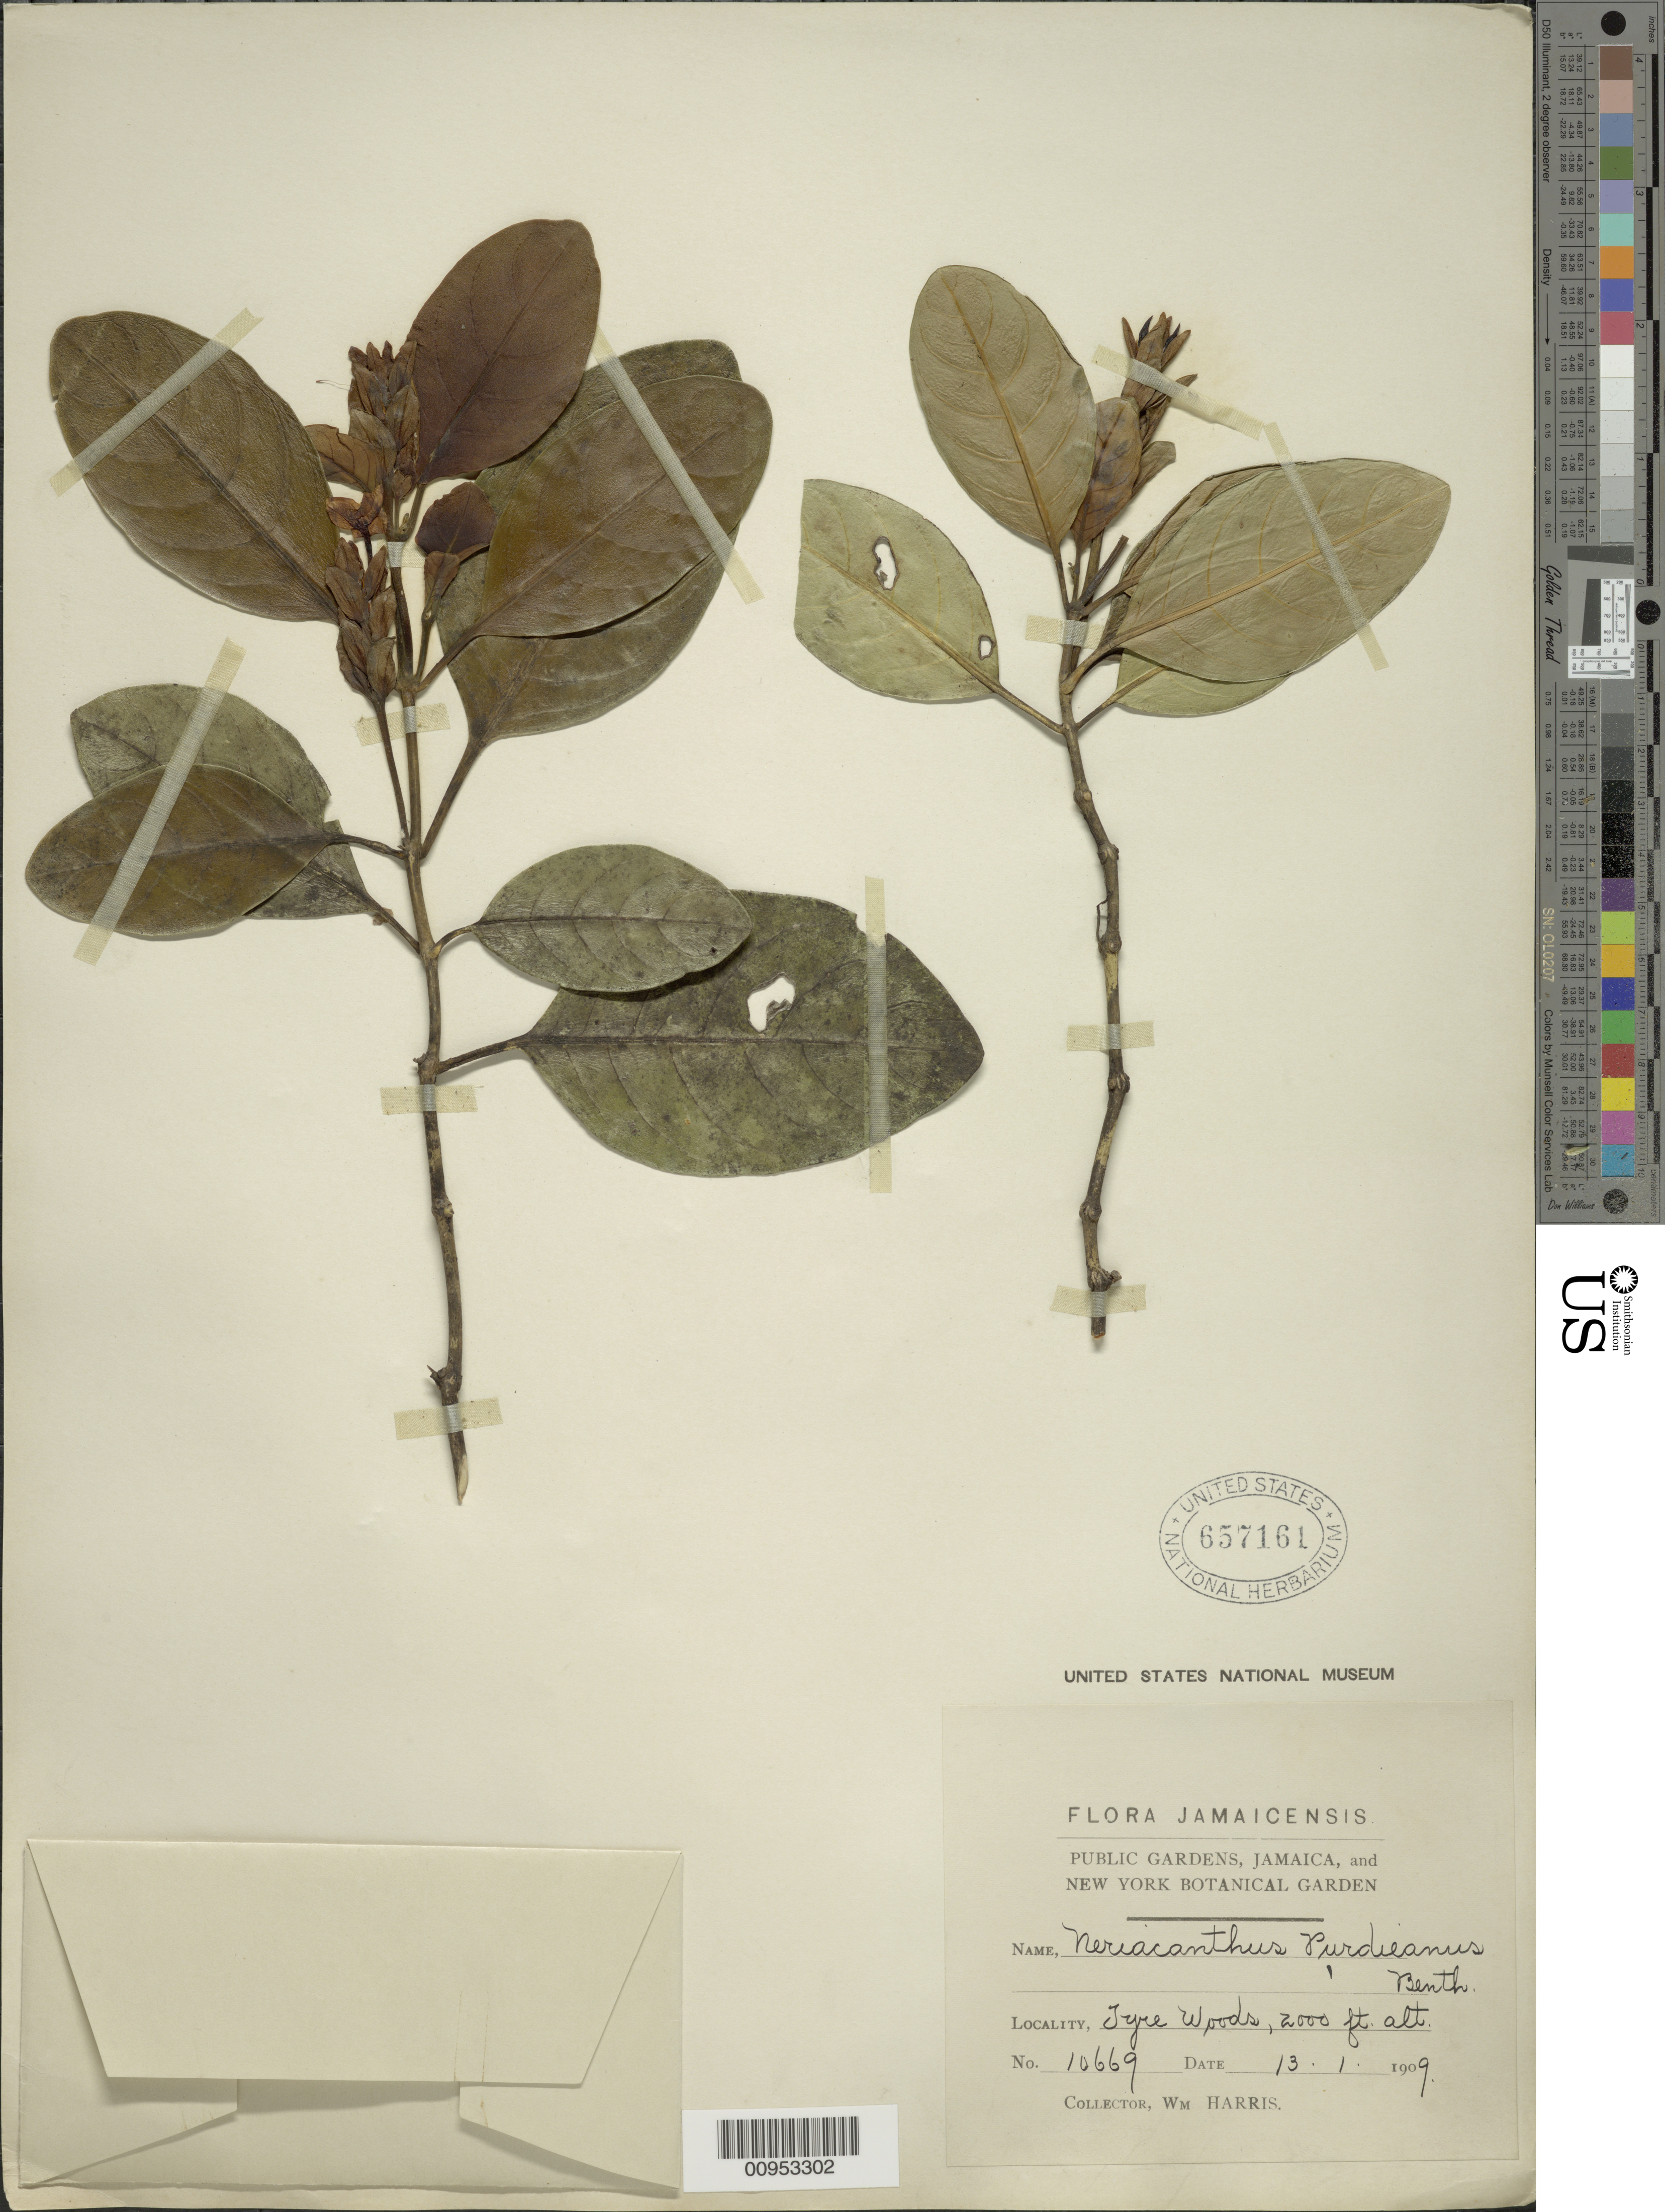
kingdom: Plantae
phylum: Tracheophyta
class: Magnoliopsida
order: Lamiales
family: Acanthaceae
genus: Neriacanthus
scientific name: Neriacanthus purdieanus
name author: Benth.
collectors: W. H. Harris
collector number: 10669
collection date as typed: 13 Jan 1909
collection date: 1909-01-13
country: Jamaica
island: Jamaica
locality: Tyre Woods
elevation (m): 610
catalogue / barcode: US 657161